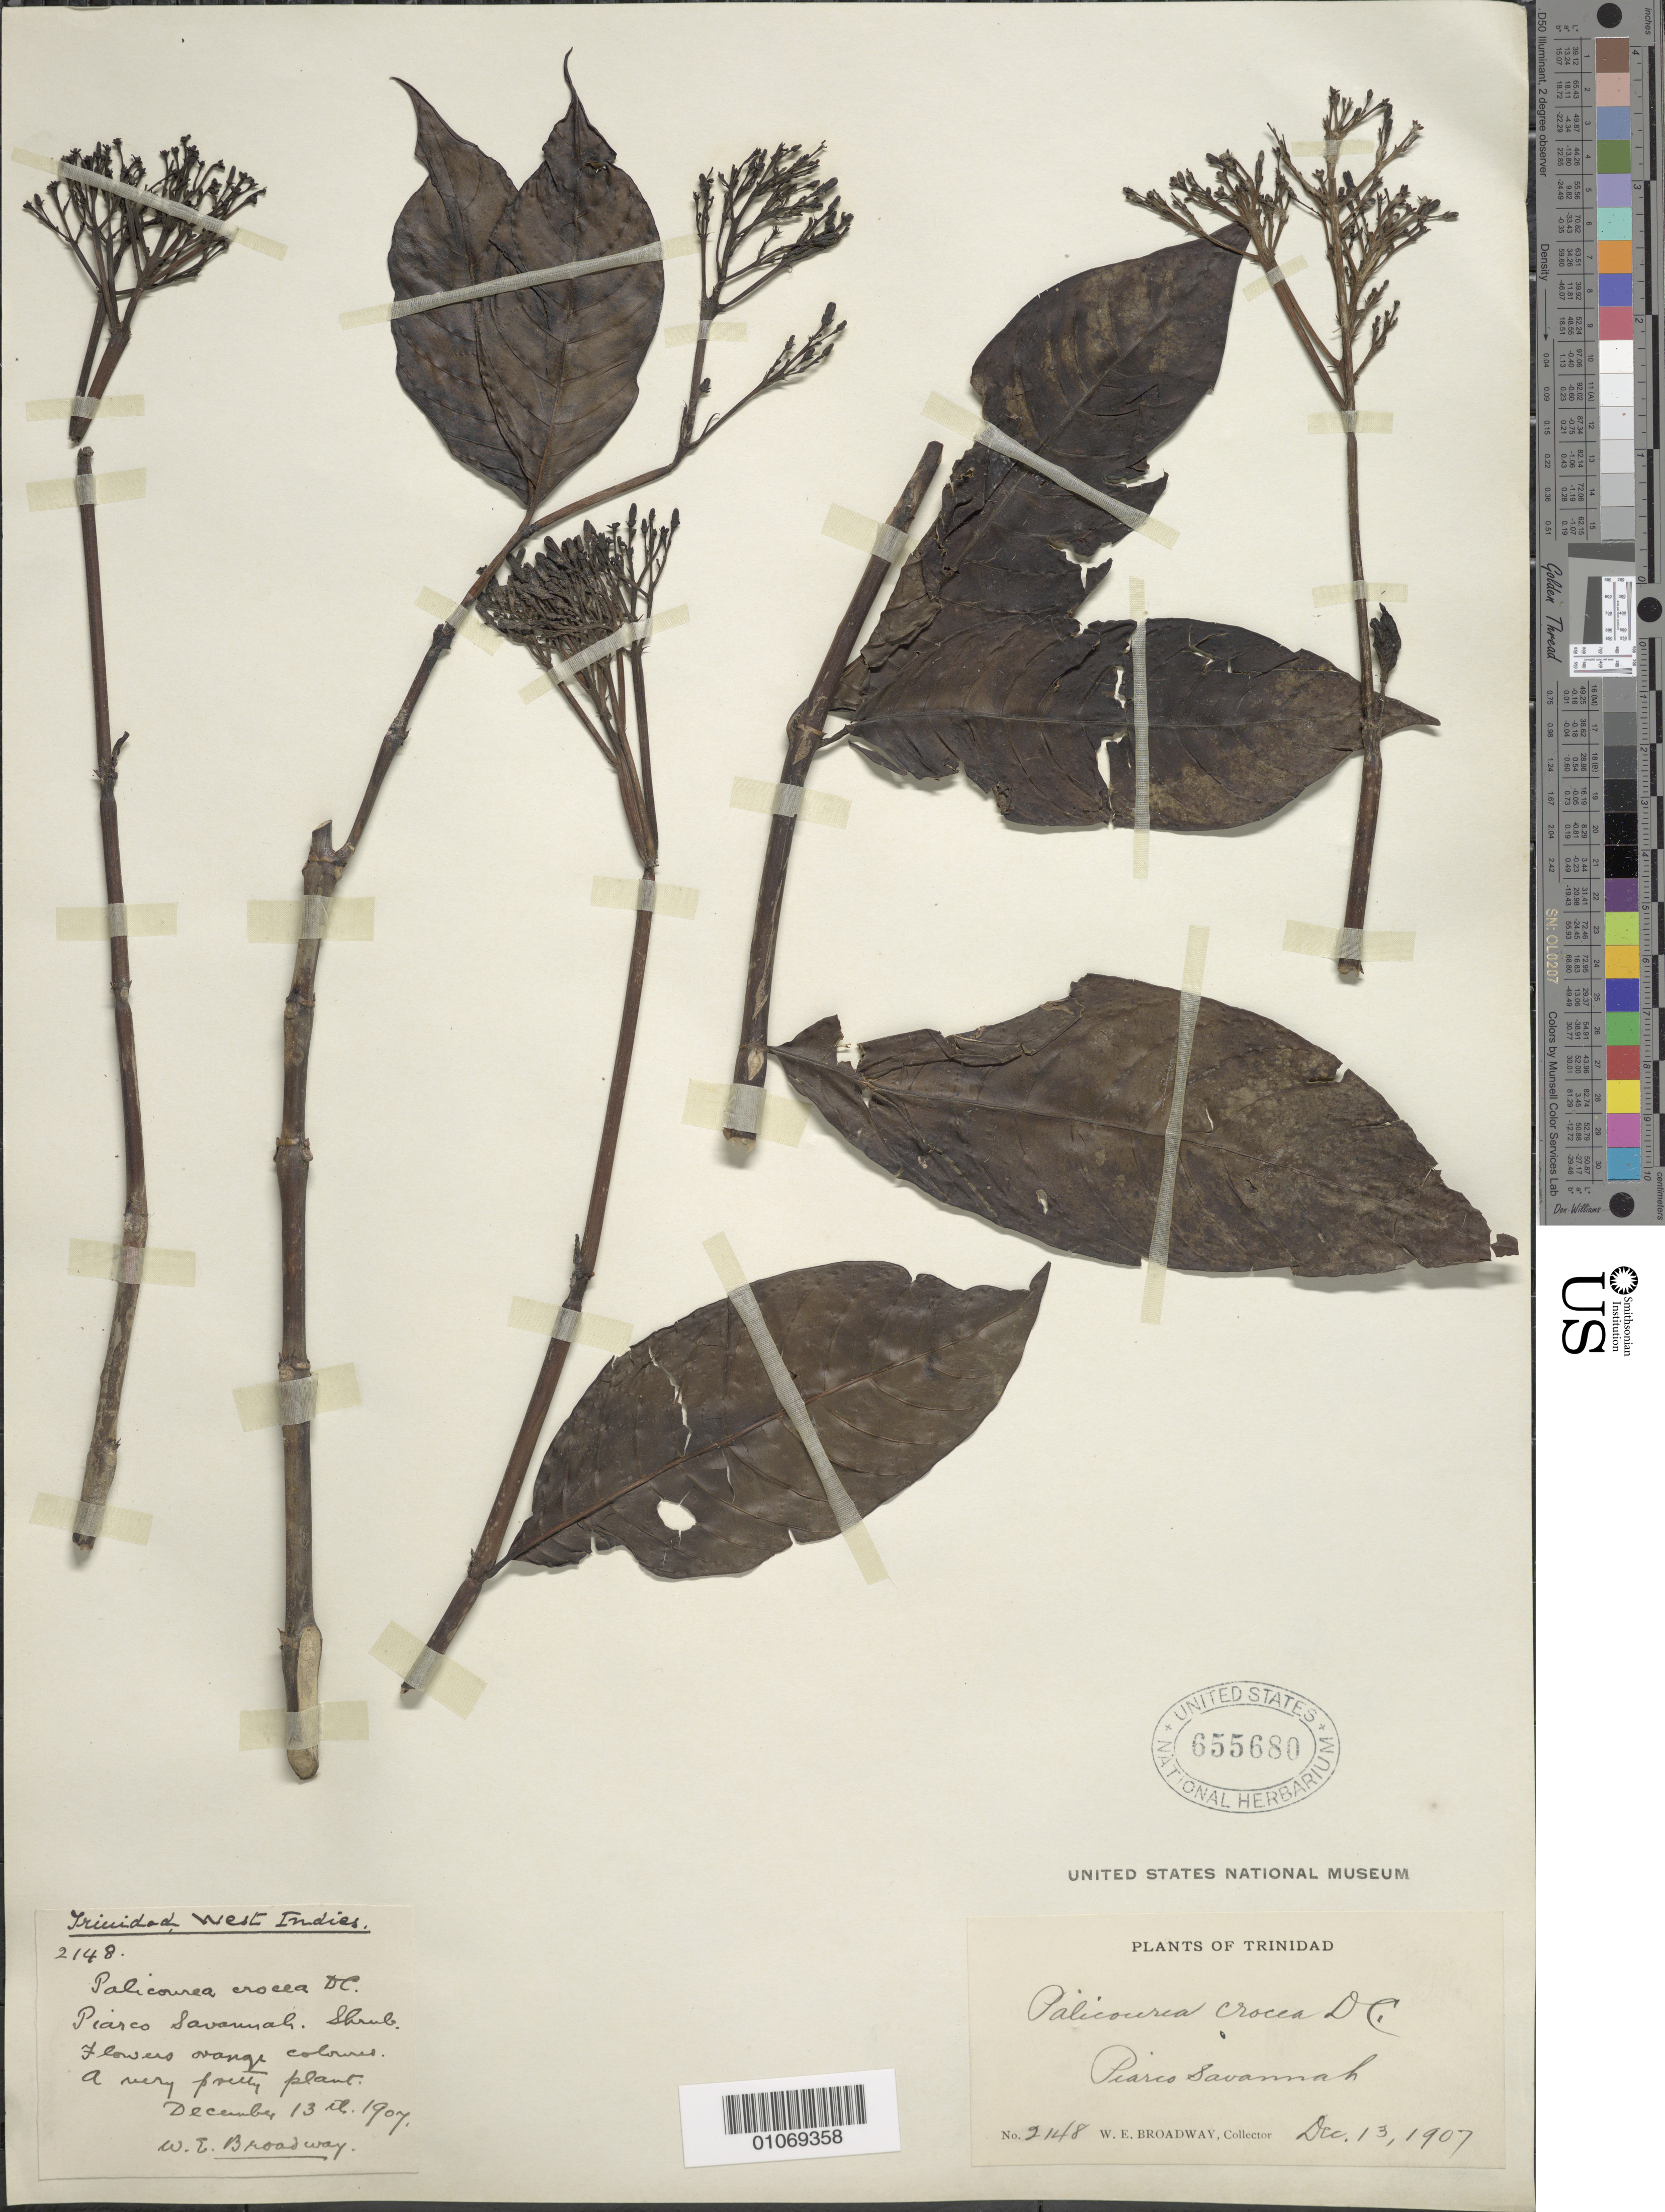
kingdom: Plantae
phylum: Tracheophyta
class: Magnoliopsida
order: Gentianales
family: Rubiaceae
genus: Palicourea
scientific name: Palicourea crocea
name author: (Sw.) Schult.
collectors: W. E. Broadway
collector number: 2148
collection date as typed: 13 Dec 1907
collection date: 1907-12-13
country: Trinidad and Tobago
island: Trinidad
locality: Piarco Savannah.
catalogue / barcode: US 655680